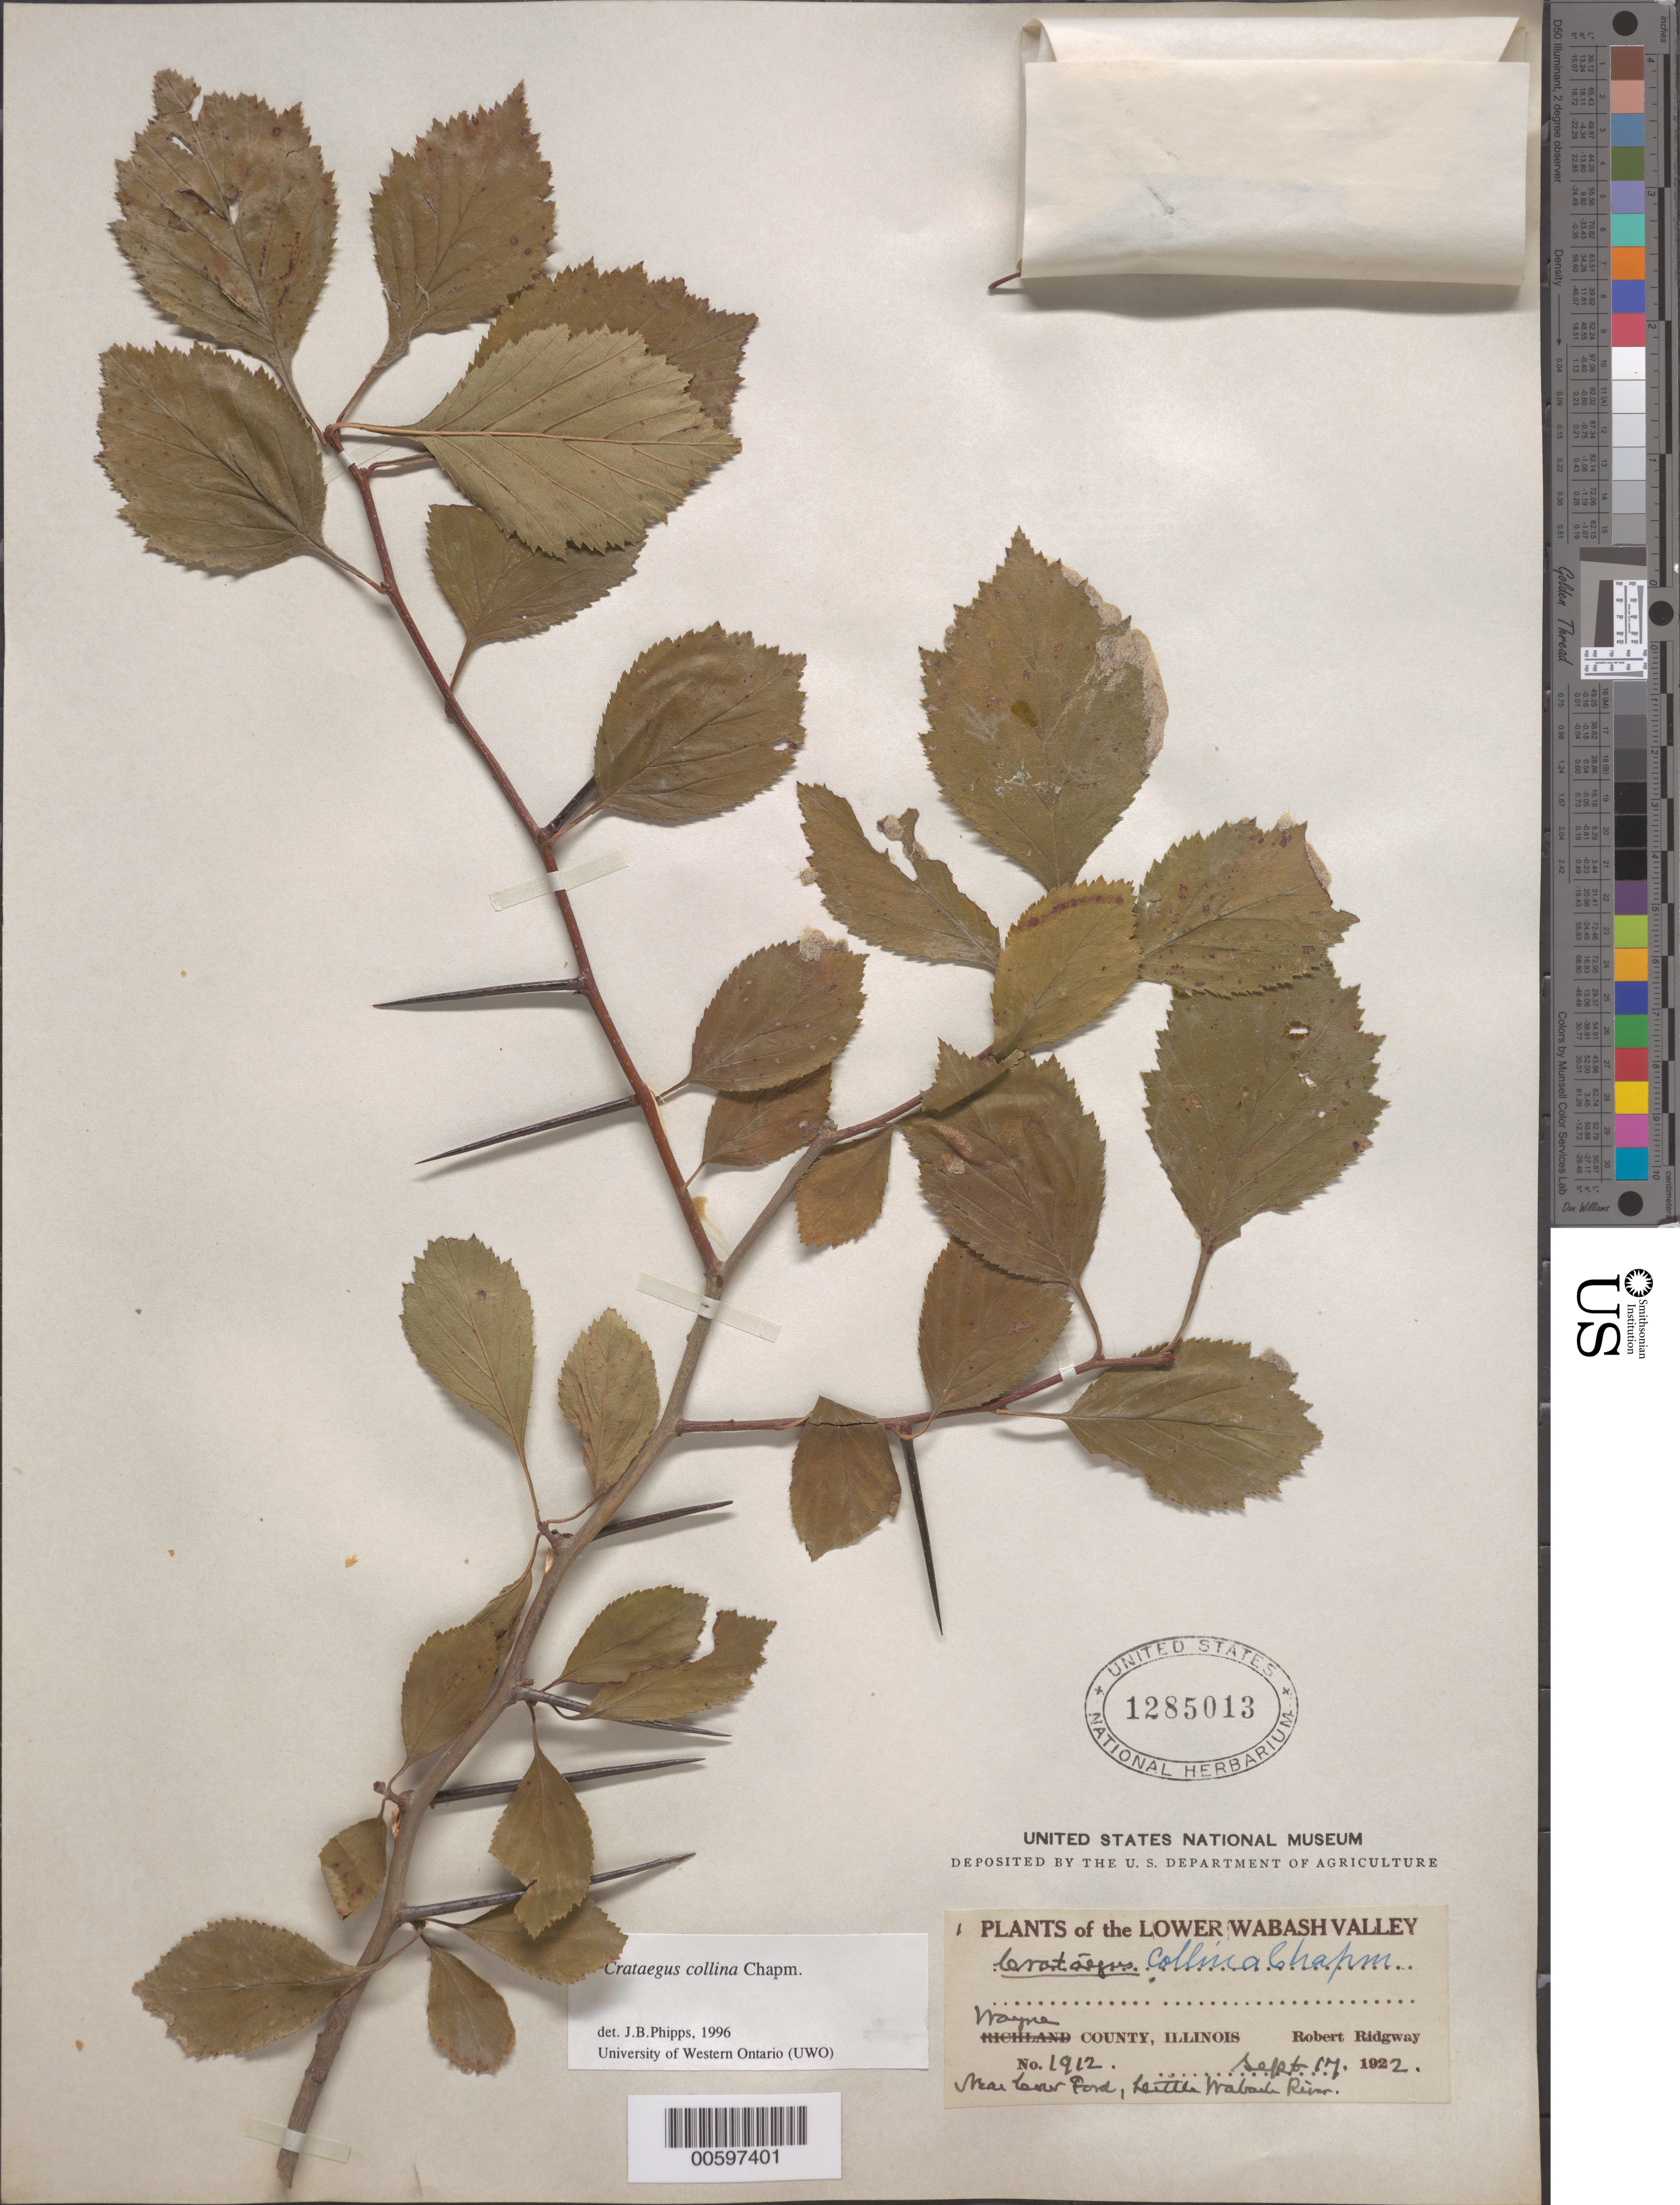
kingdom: Plantae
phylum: Tracheophyta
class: Magnoliopsida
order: Rosales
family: Rosaceae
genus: Crataegus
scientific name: Crataegus collina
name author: Chapm.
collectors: R. Ridgway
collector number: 1912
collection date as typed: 17 Sep 1922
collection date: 1922-09-17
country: United States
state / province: Illinois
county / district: Wayne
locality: near Cow Ford, Little Wabash River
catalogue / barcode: US 1285013